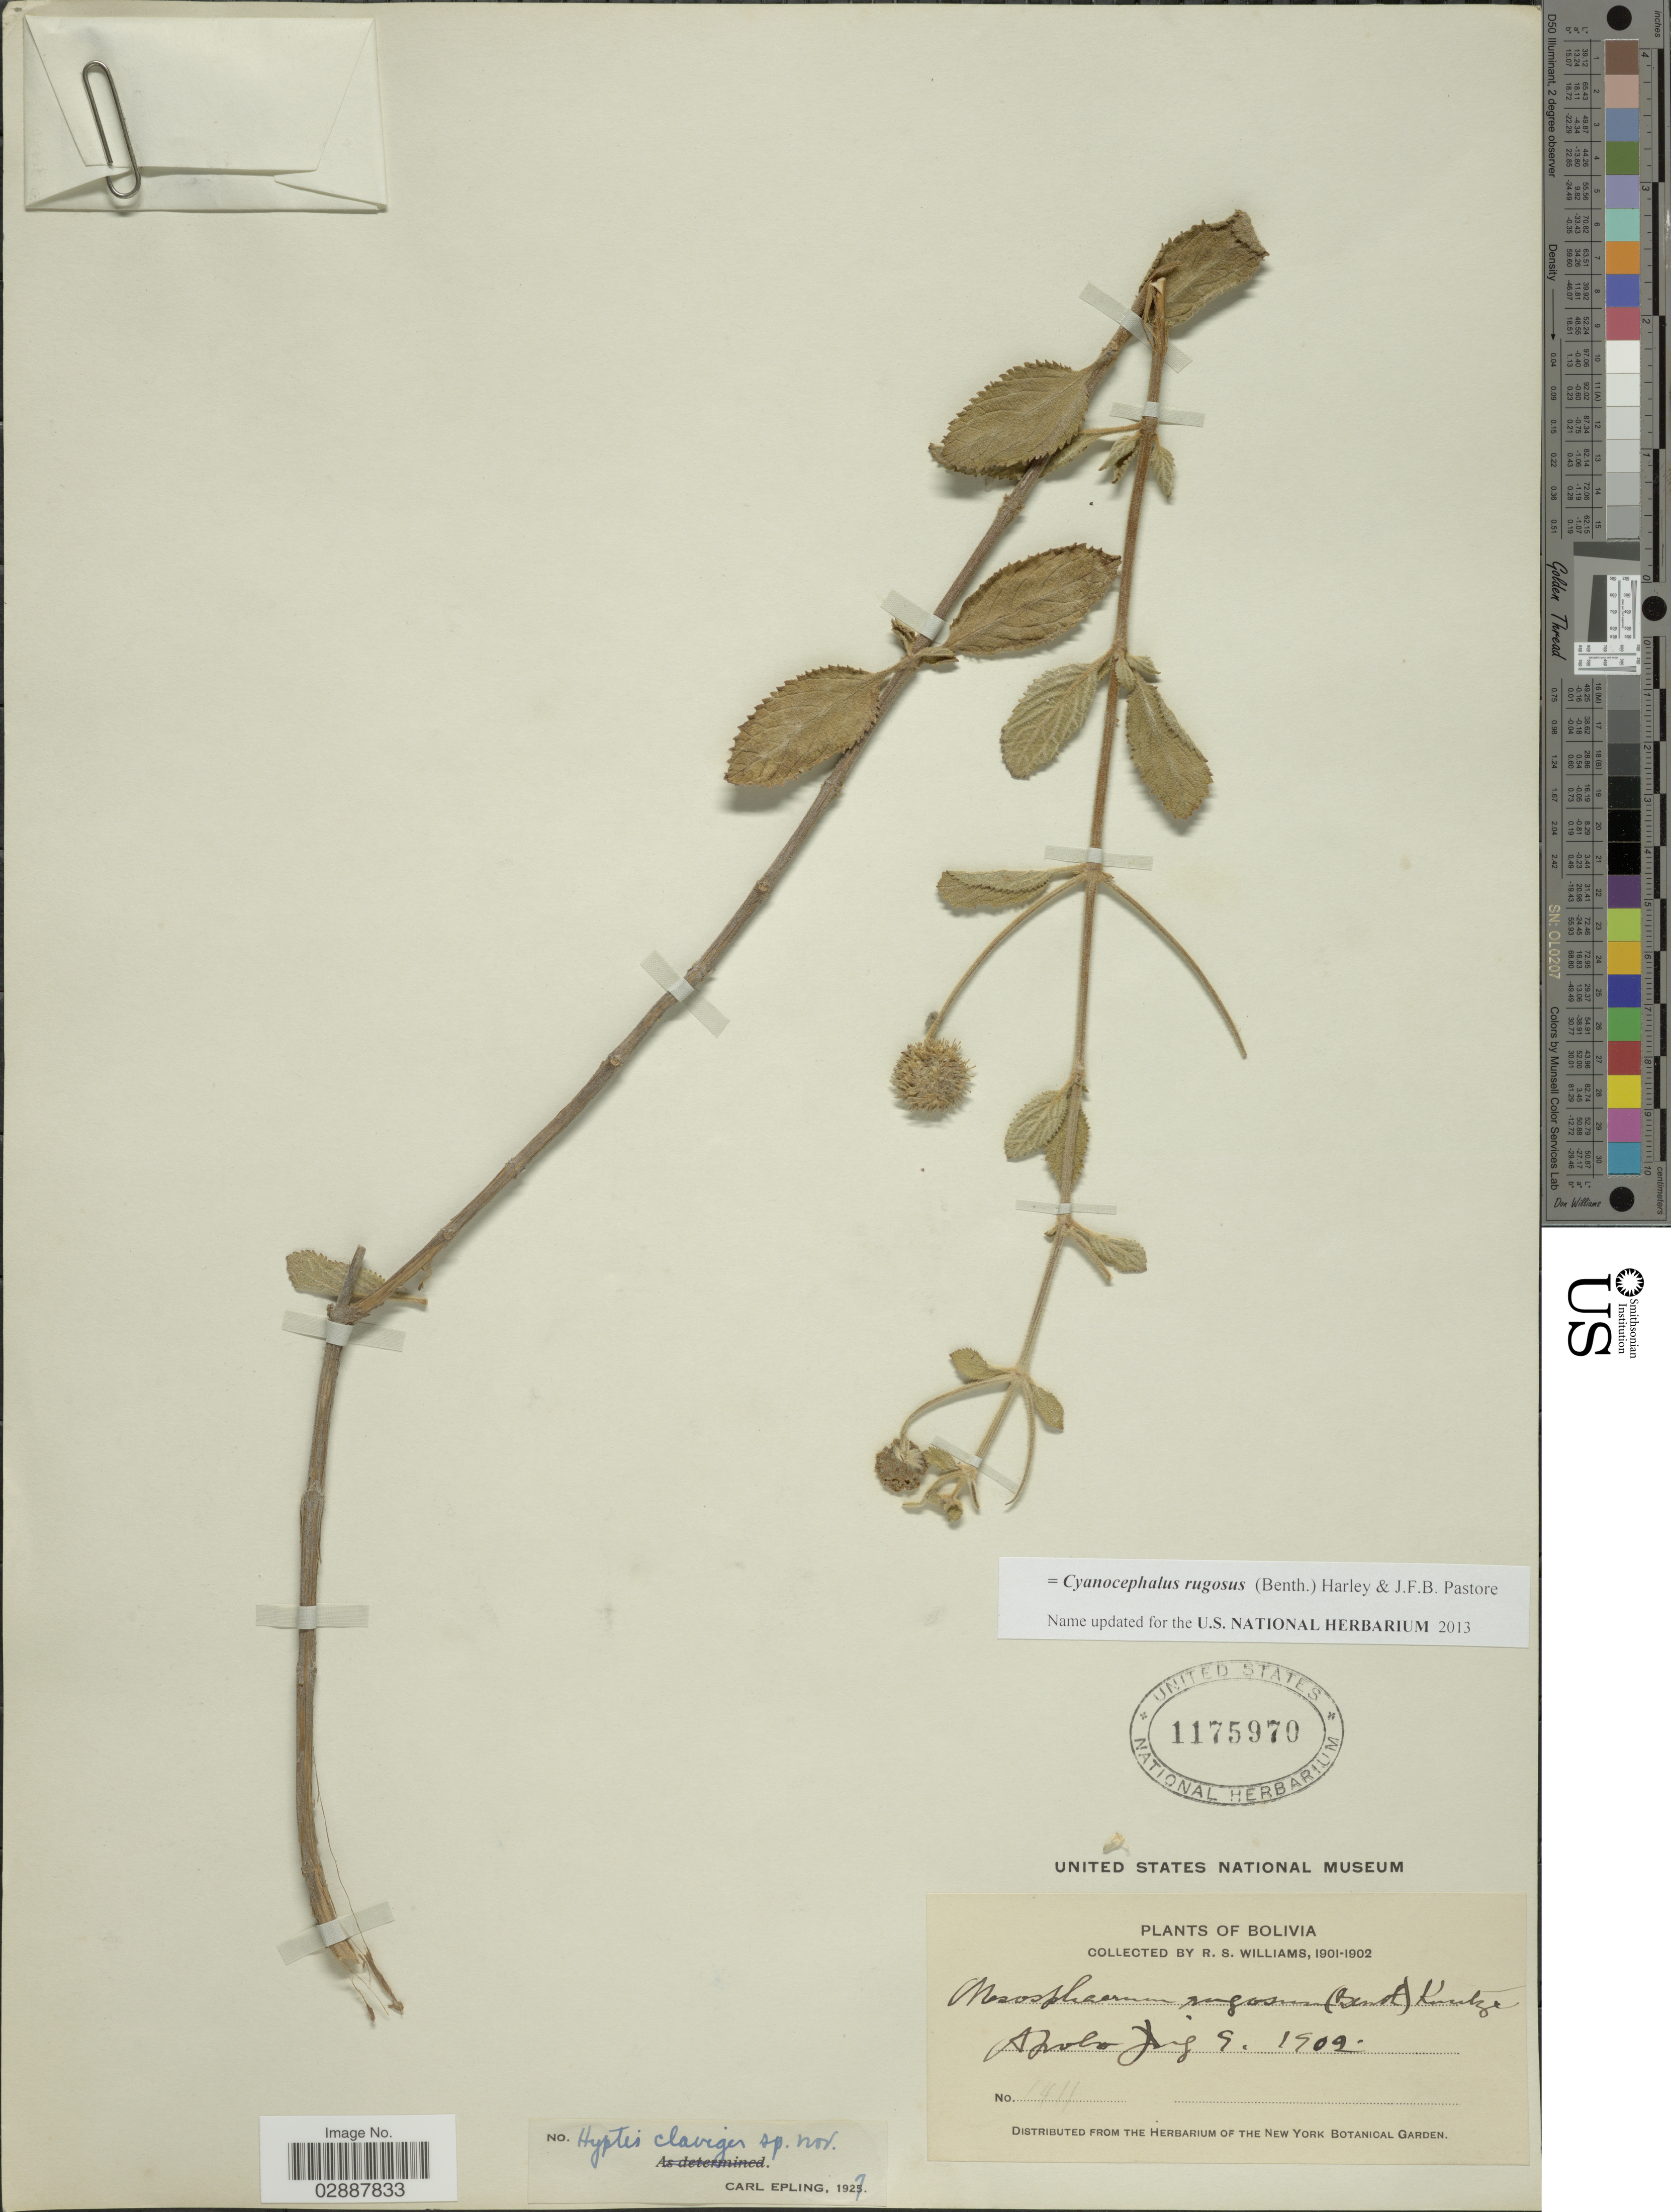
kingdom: Plantae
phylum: Tracheophyta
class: Magnoliopsida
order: Lamiales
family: Lamiaceae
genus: Cyanocephalus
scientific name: Cyanocephalus rugosus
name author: (Benth.) Harley & J.F.B. Pastore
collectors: R. S. Williams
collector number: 1411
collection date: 1902-07-09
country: Bolivia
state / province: La Paz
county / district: Franz Tamayo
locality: Apolo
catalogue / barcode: US 1175970